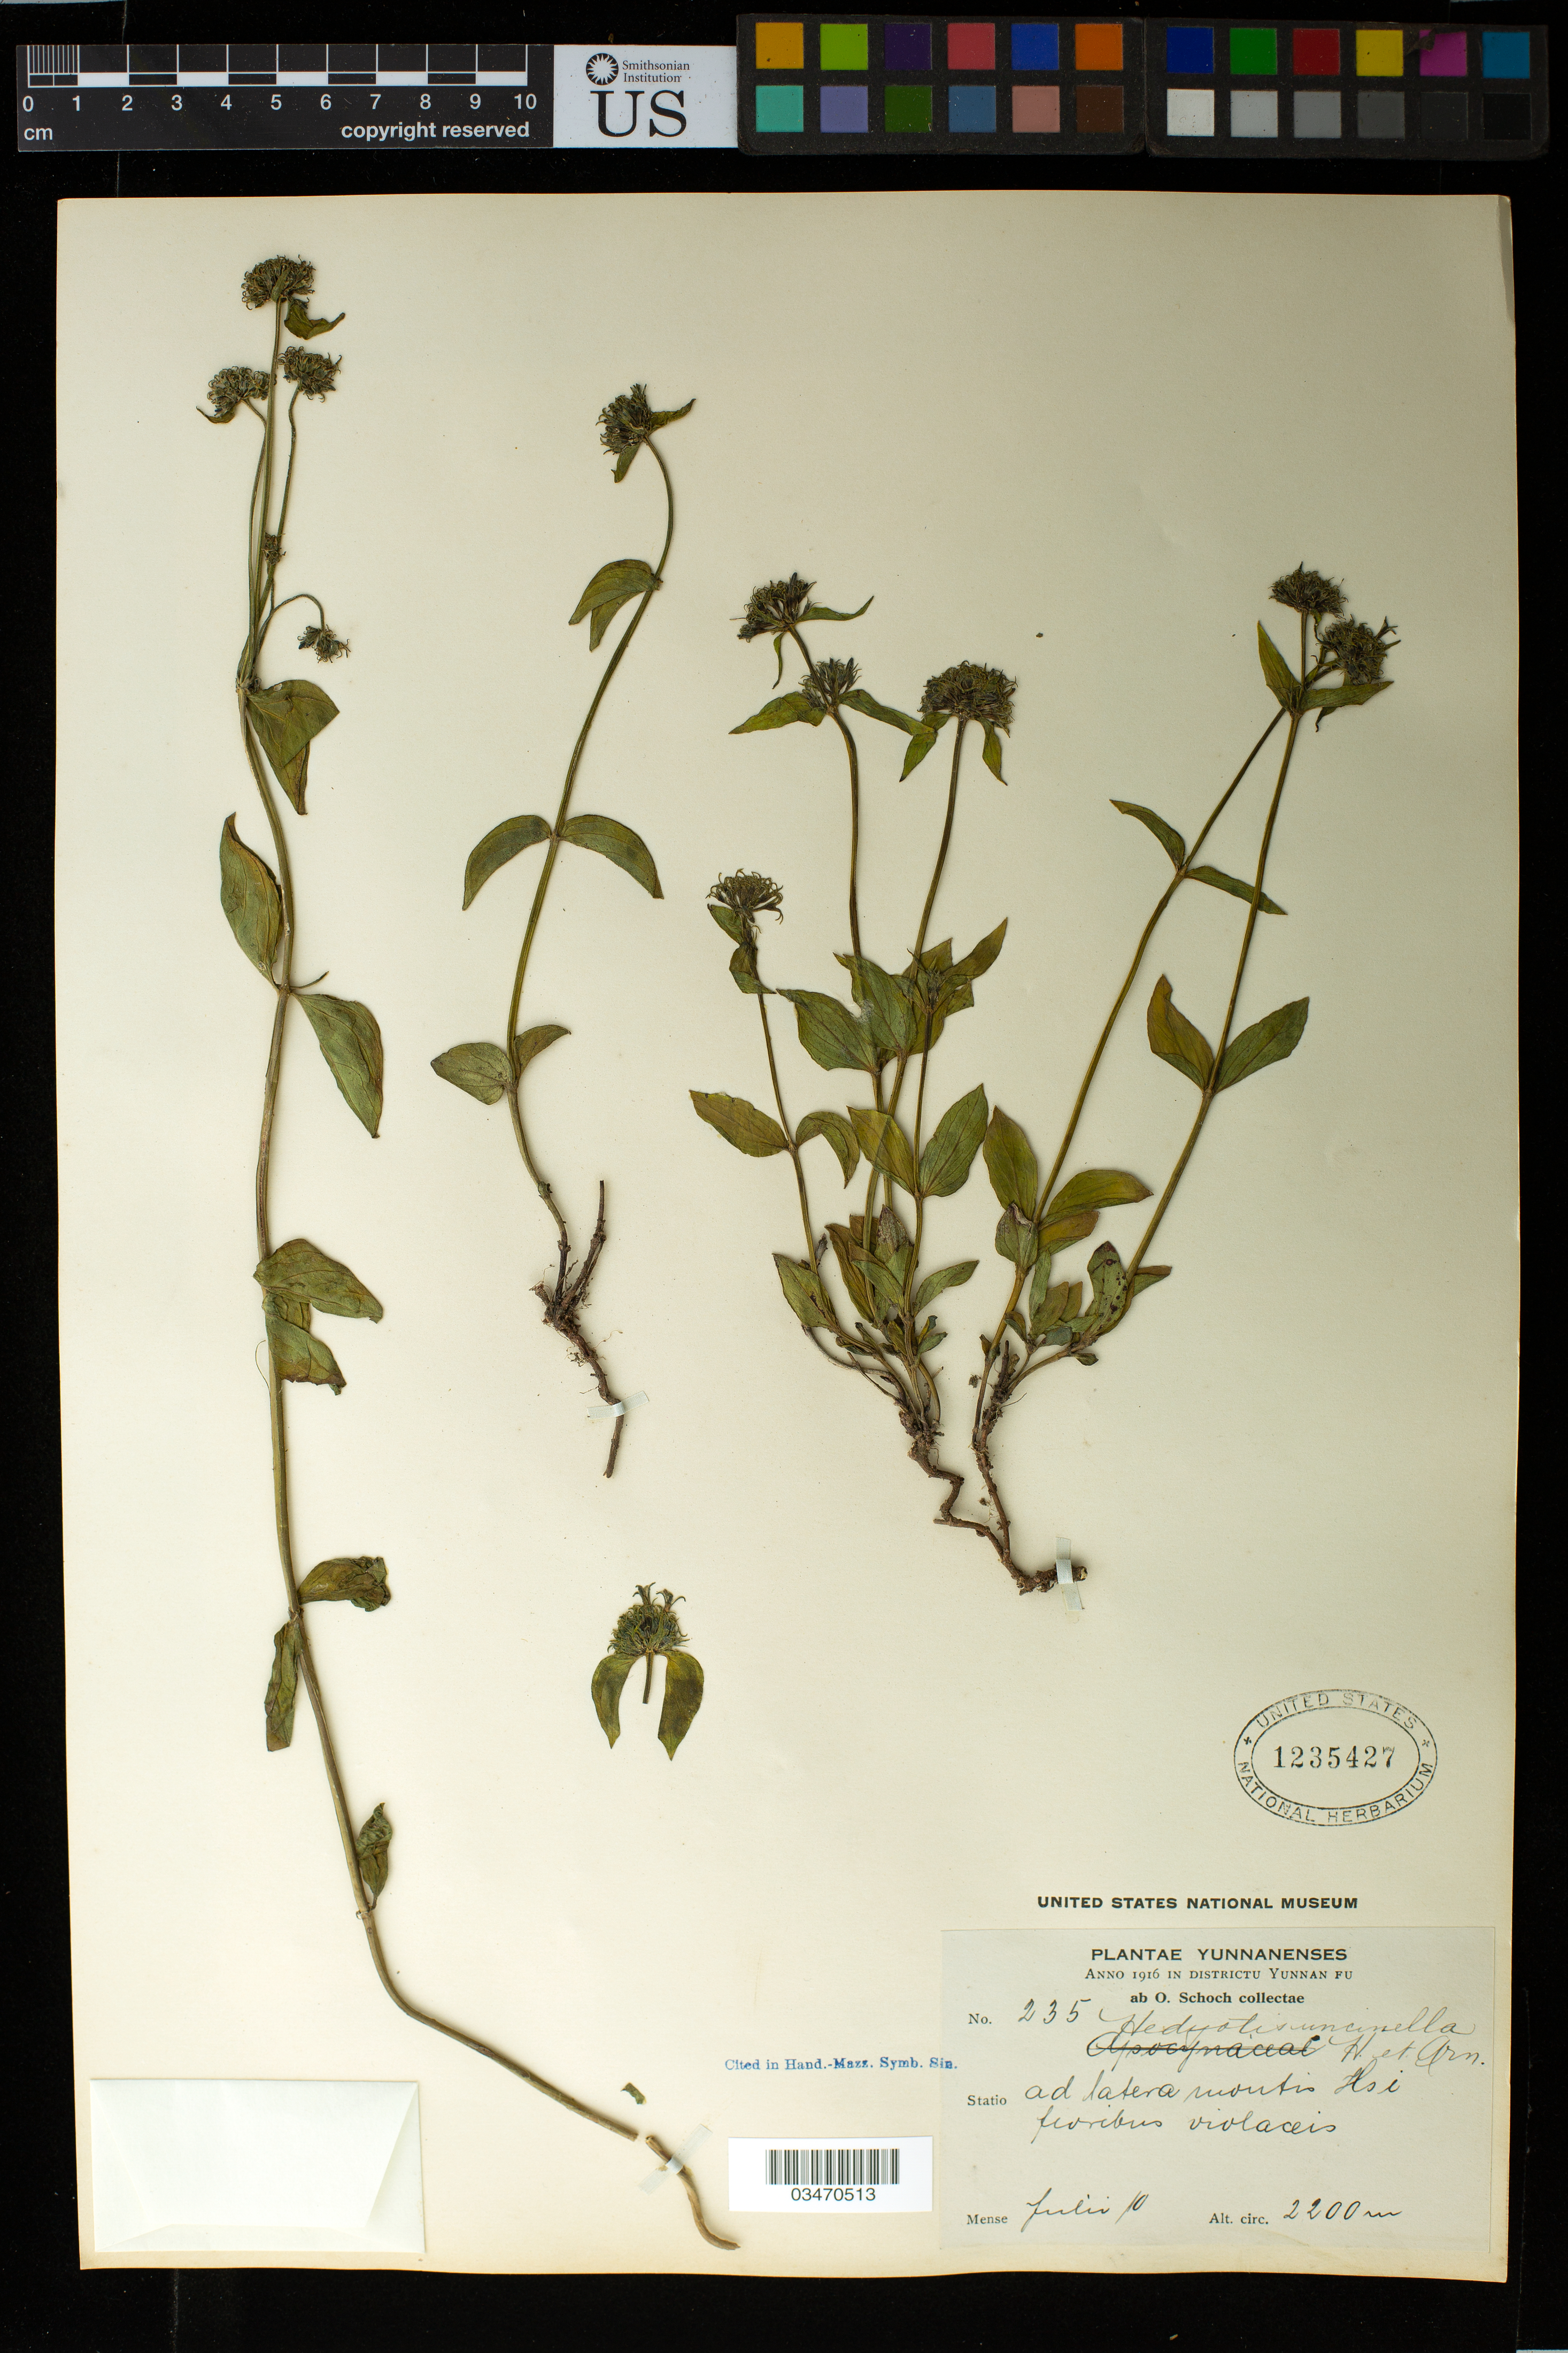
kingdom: Plantae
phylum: Tracheophyta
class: Magnoliopsida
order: Gentianales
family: Rubiaceae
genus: Hedyotis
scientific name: Hedyotis uncinella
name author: Hook. & Arn.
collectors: O. Schoch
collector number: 235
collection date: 1916-07-10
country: China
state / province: Yunnan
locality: Yunnan Fu. Districtu Yunnan Fu, Statio latera montis Hsi fontese, violaceis.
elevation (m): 2200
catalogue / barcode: US 1235427